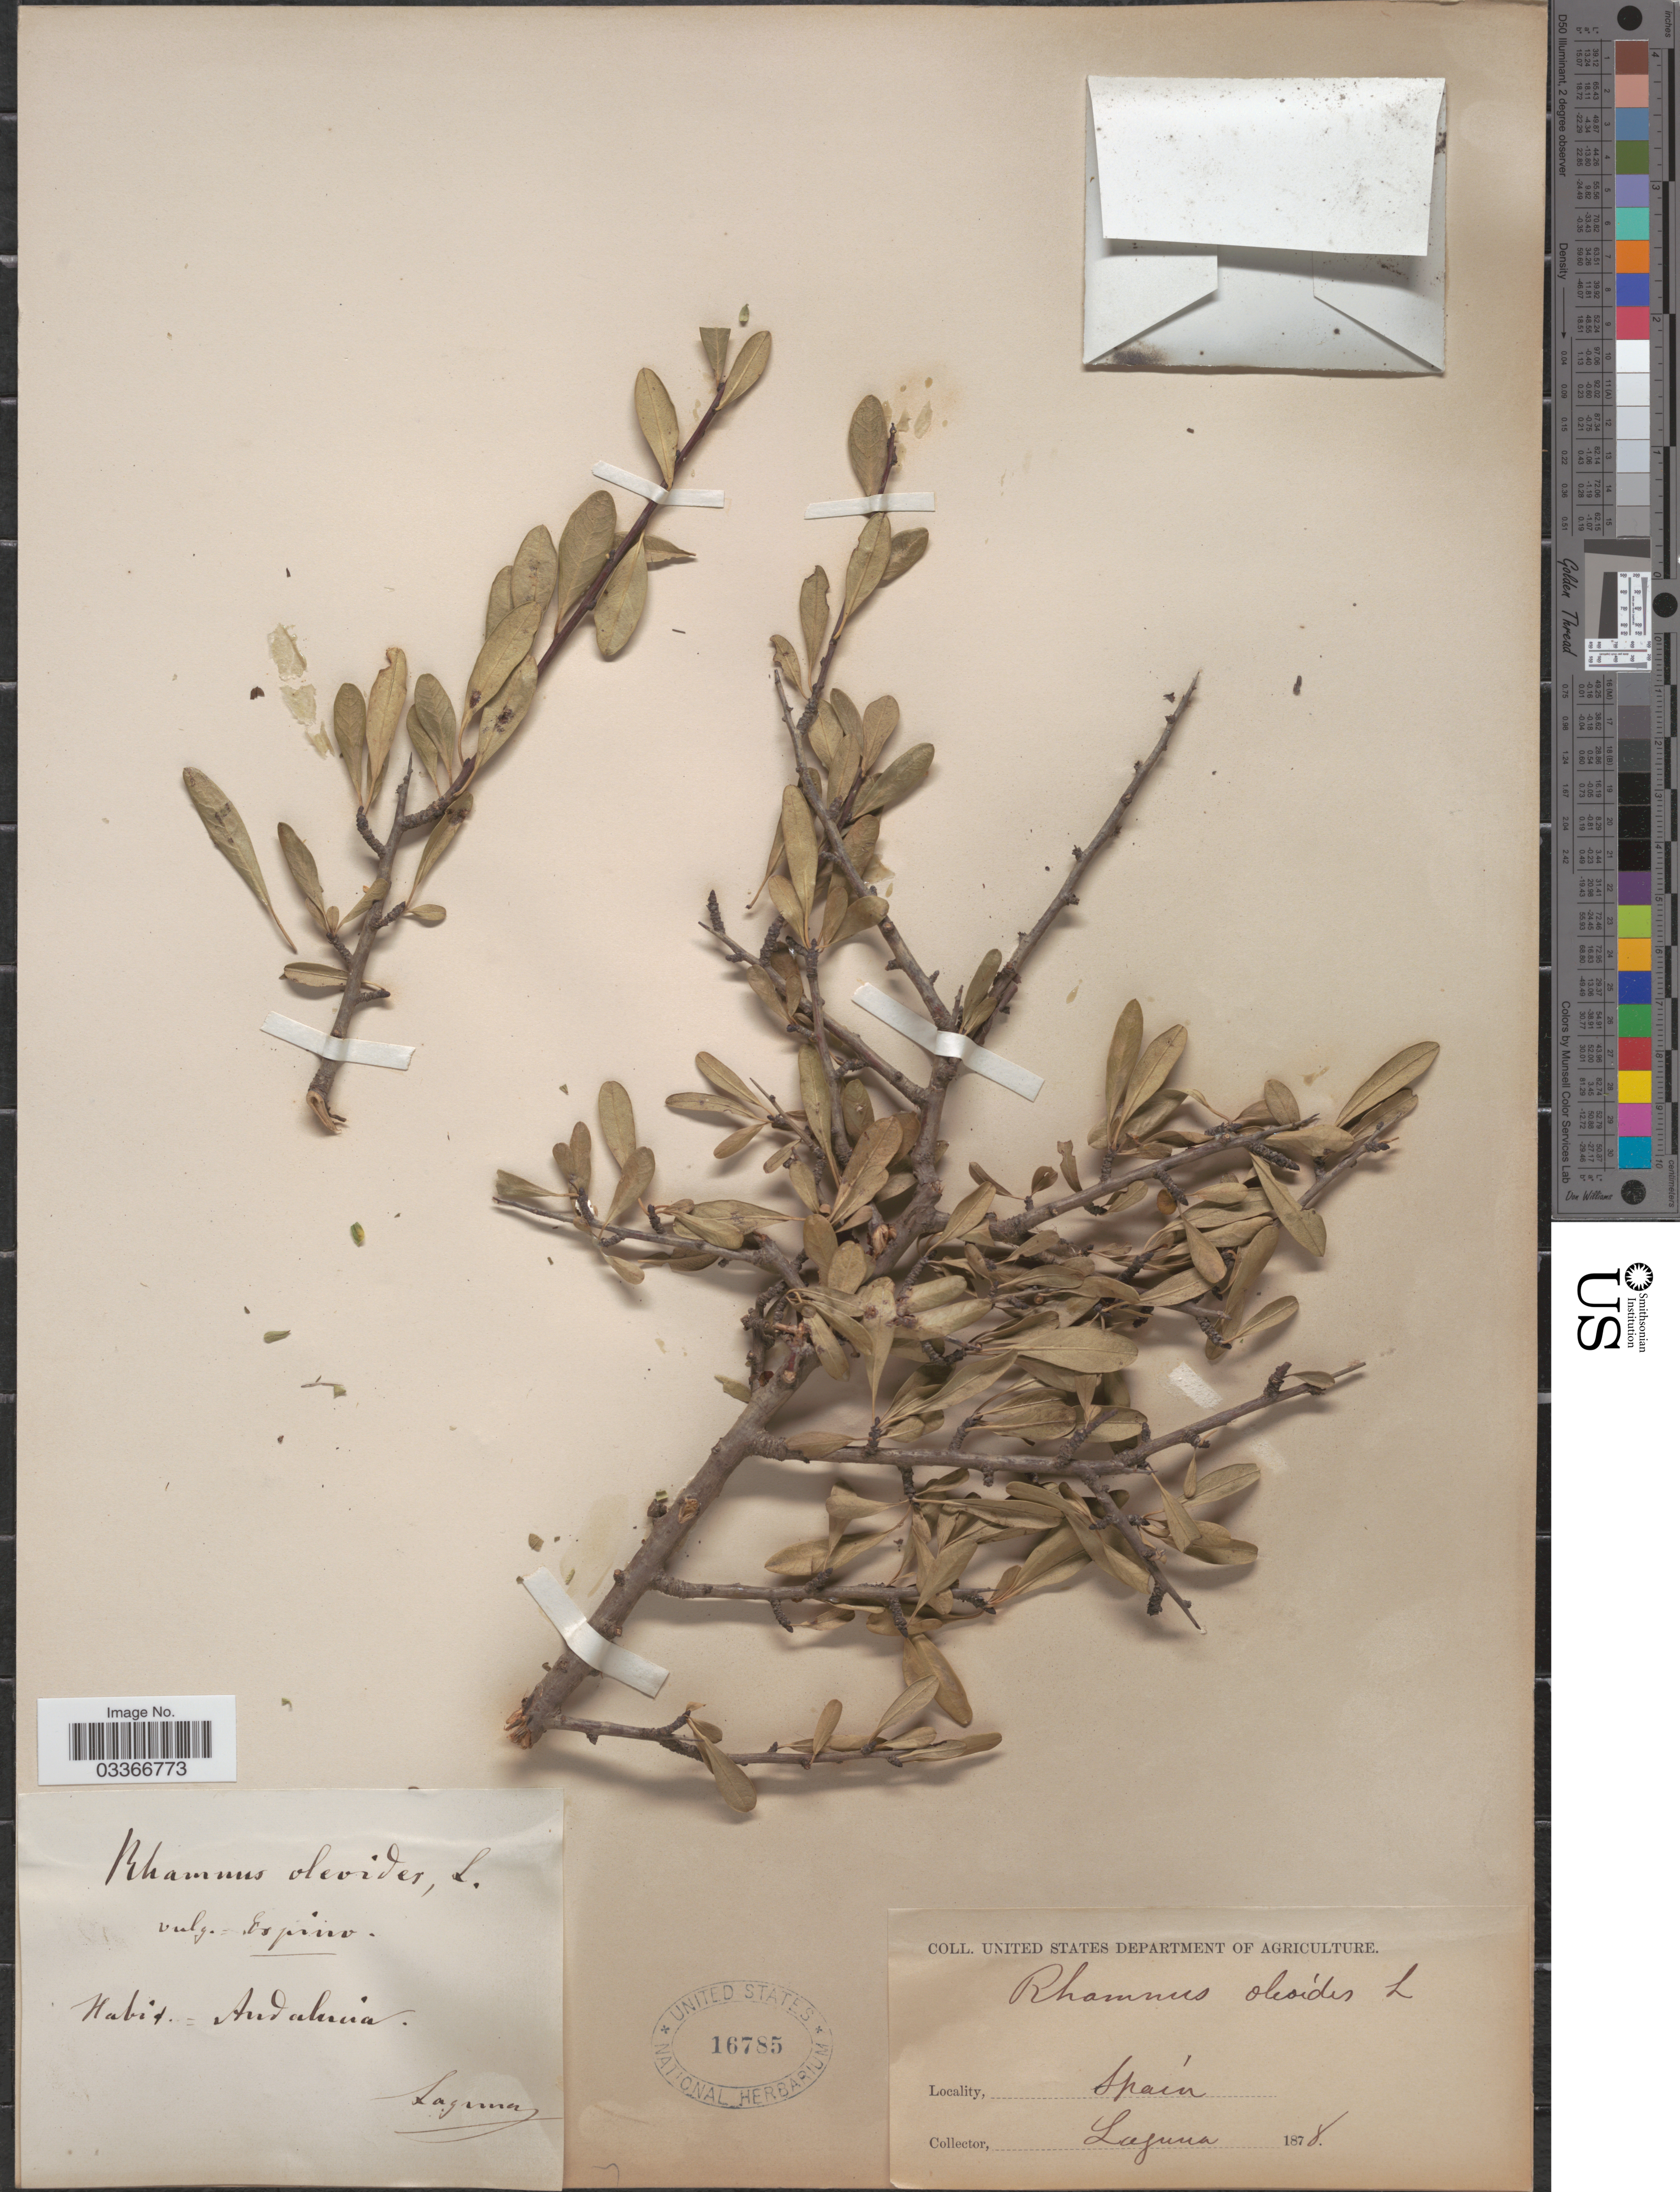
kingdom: Plantae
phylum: Tracheophyta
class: Magnoliopsida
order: Rosales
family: Rhamnaceae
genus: Rhamnus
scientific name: Rhamnus oleoides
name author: L.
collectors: -. Laguna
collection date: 1878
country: Spain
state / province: Andalucía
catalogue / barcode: US 16785